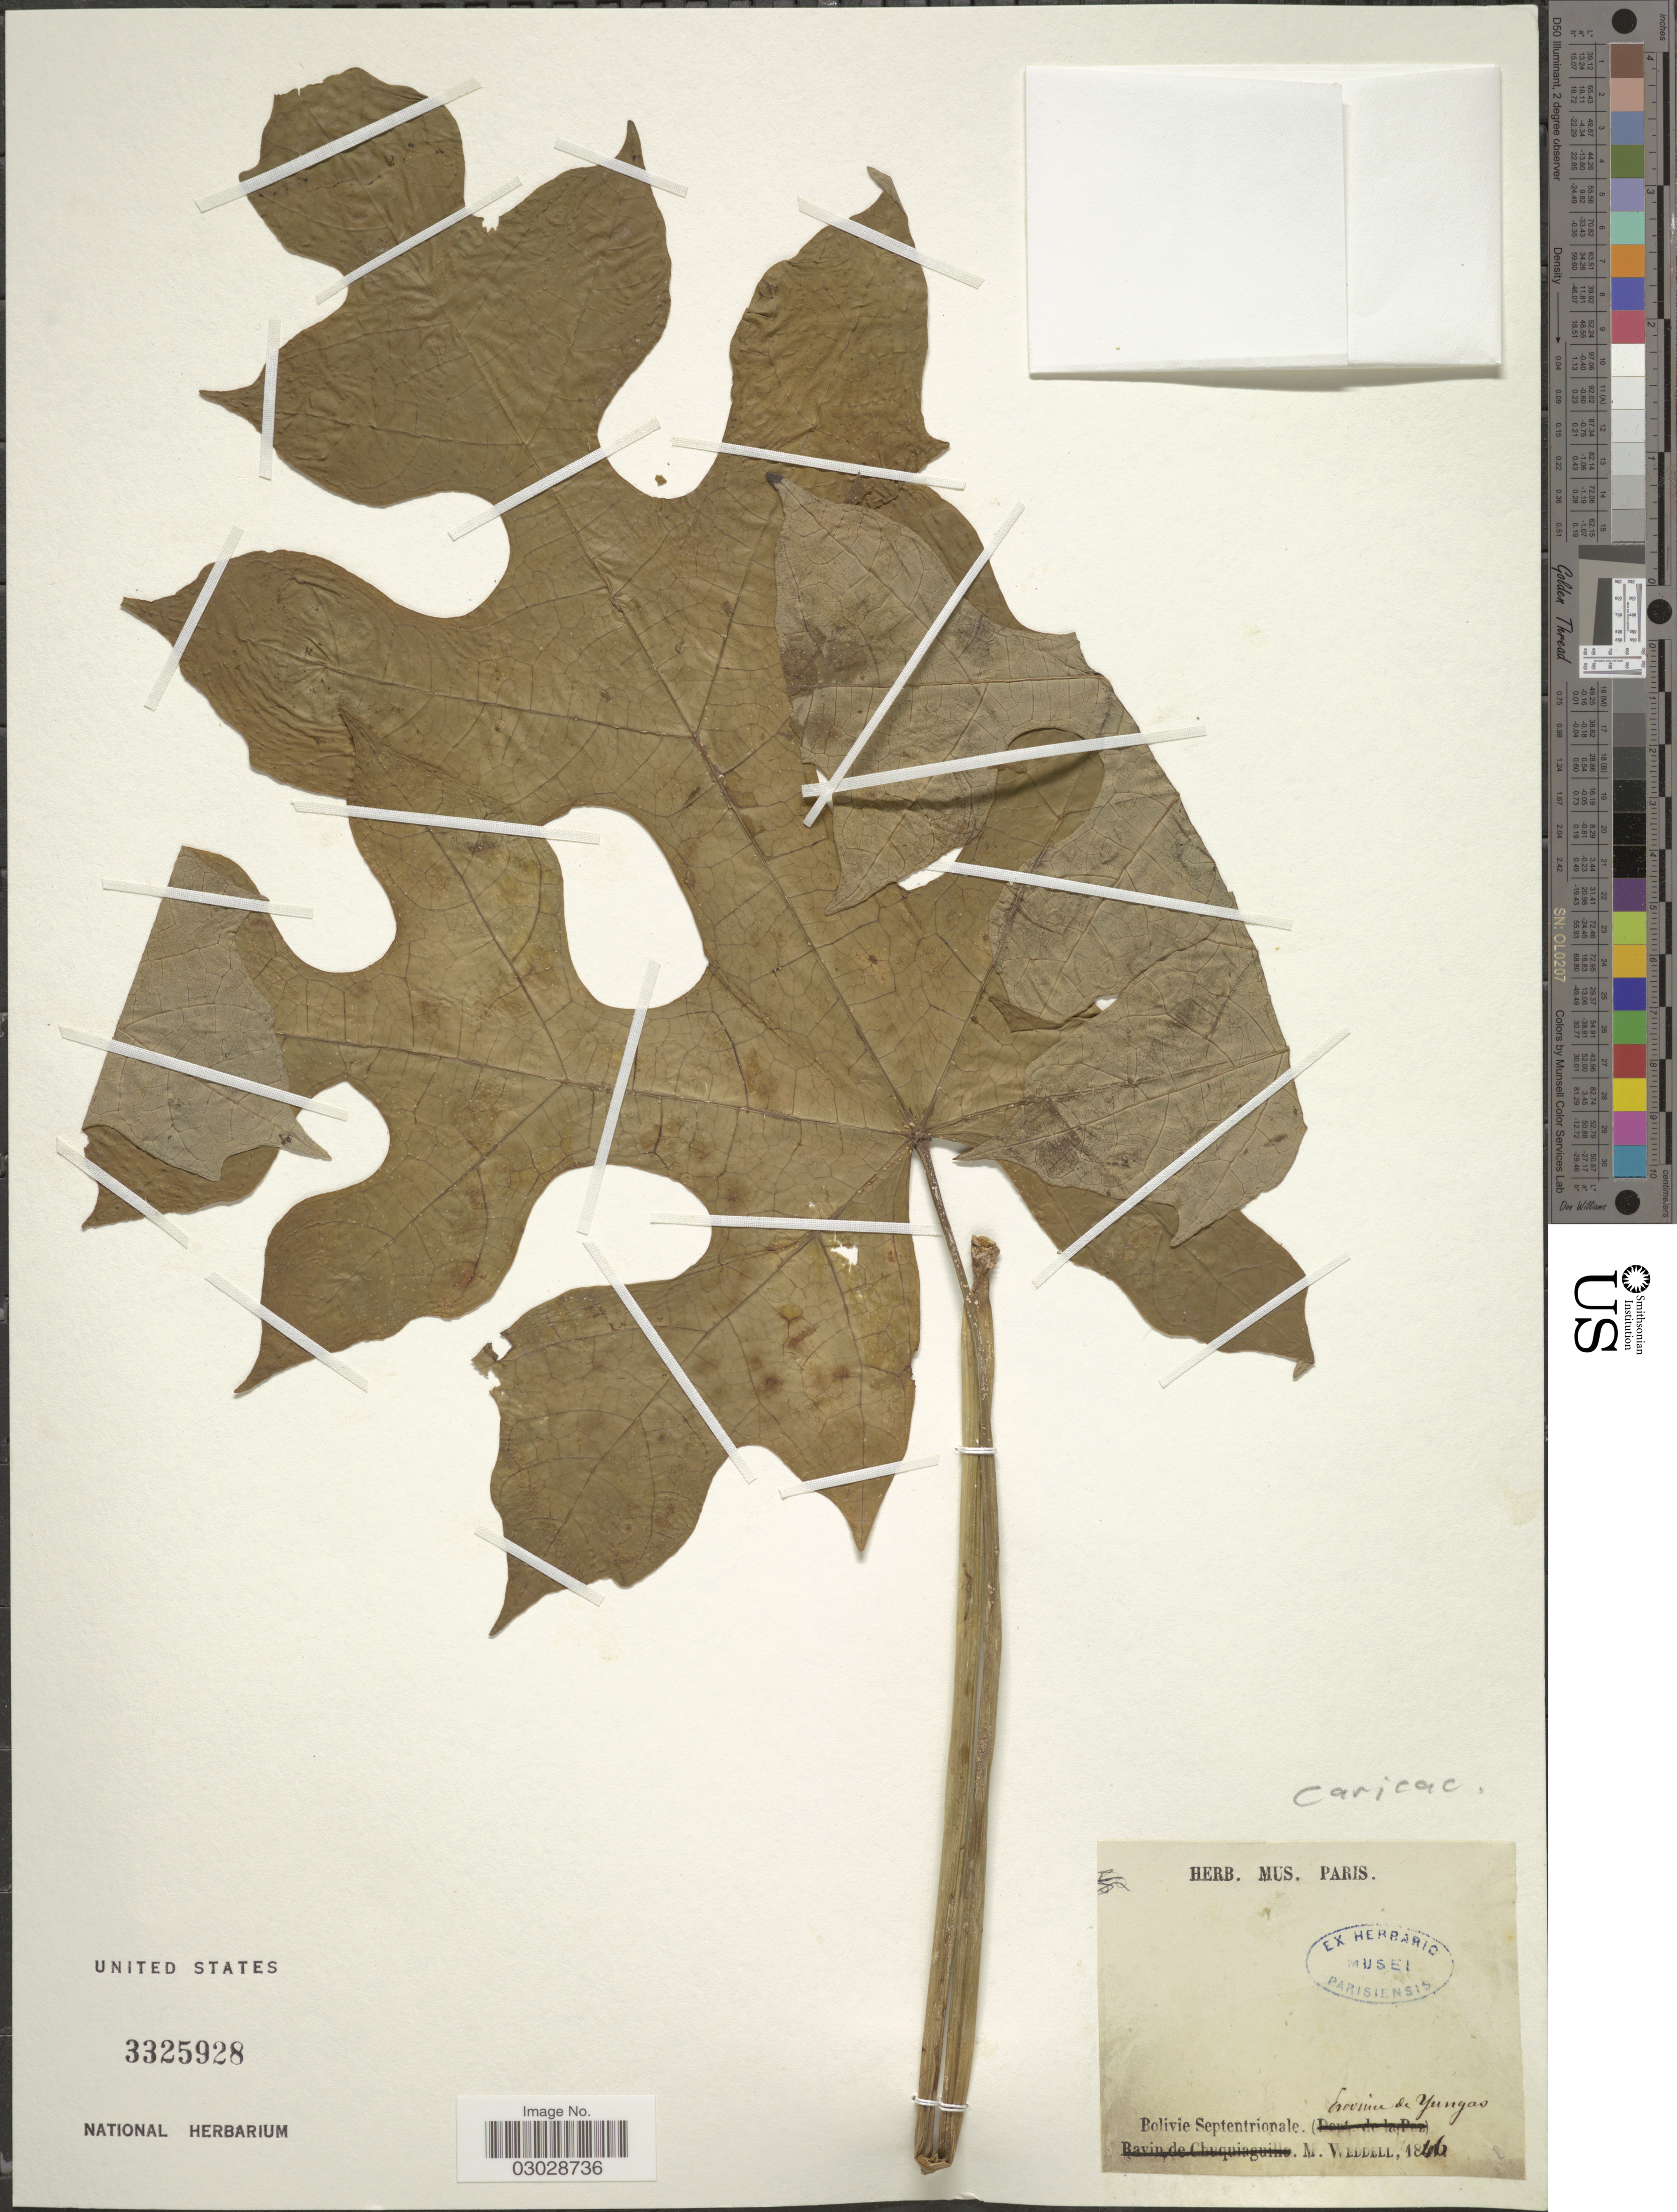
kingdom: Plantae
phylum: Tracheophyta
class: Magnoliopsida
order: Brassicales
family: Caricaceae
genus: Carica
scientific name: Carica sp.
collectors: M. Weddell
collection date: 1846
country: Bolivia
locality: Environ de Yungas.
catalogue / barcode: US 3325928